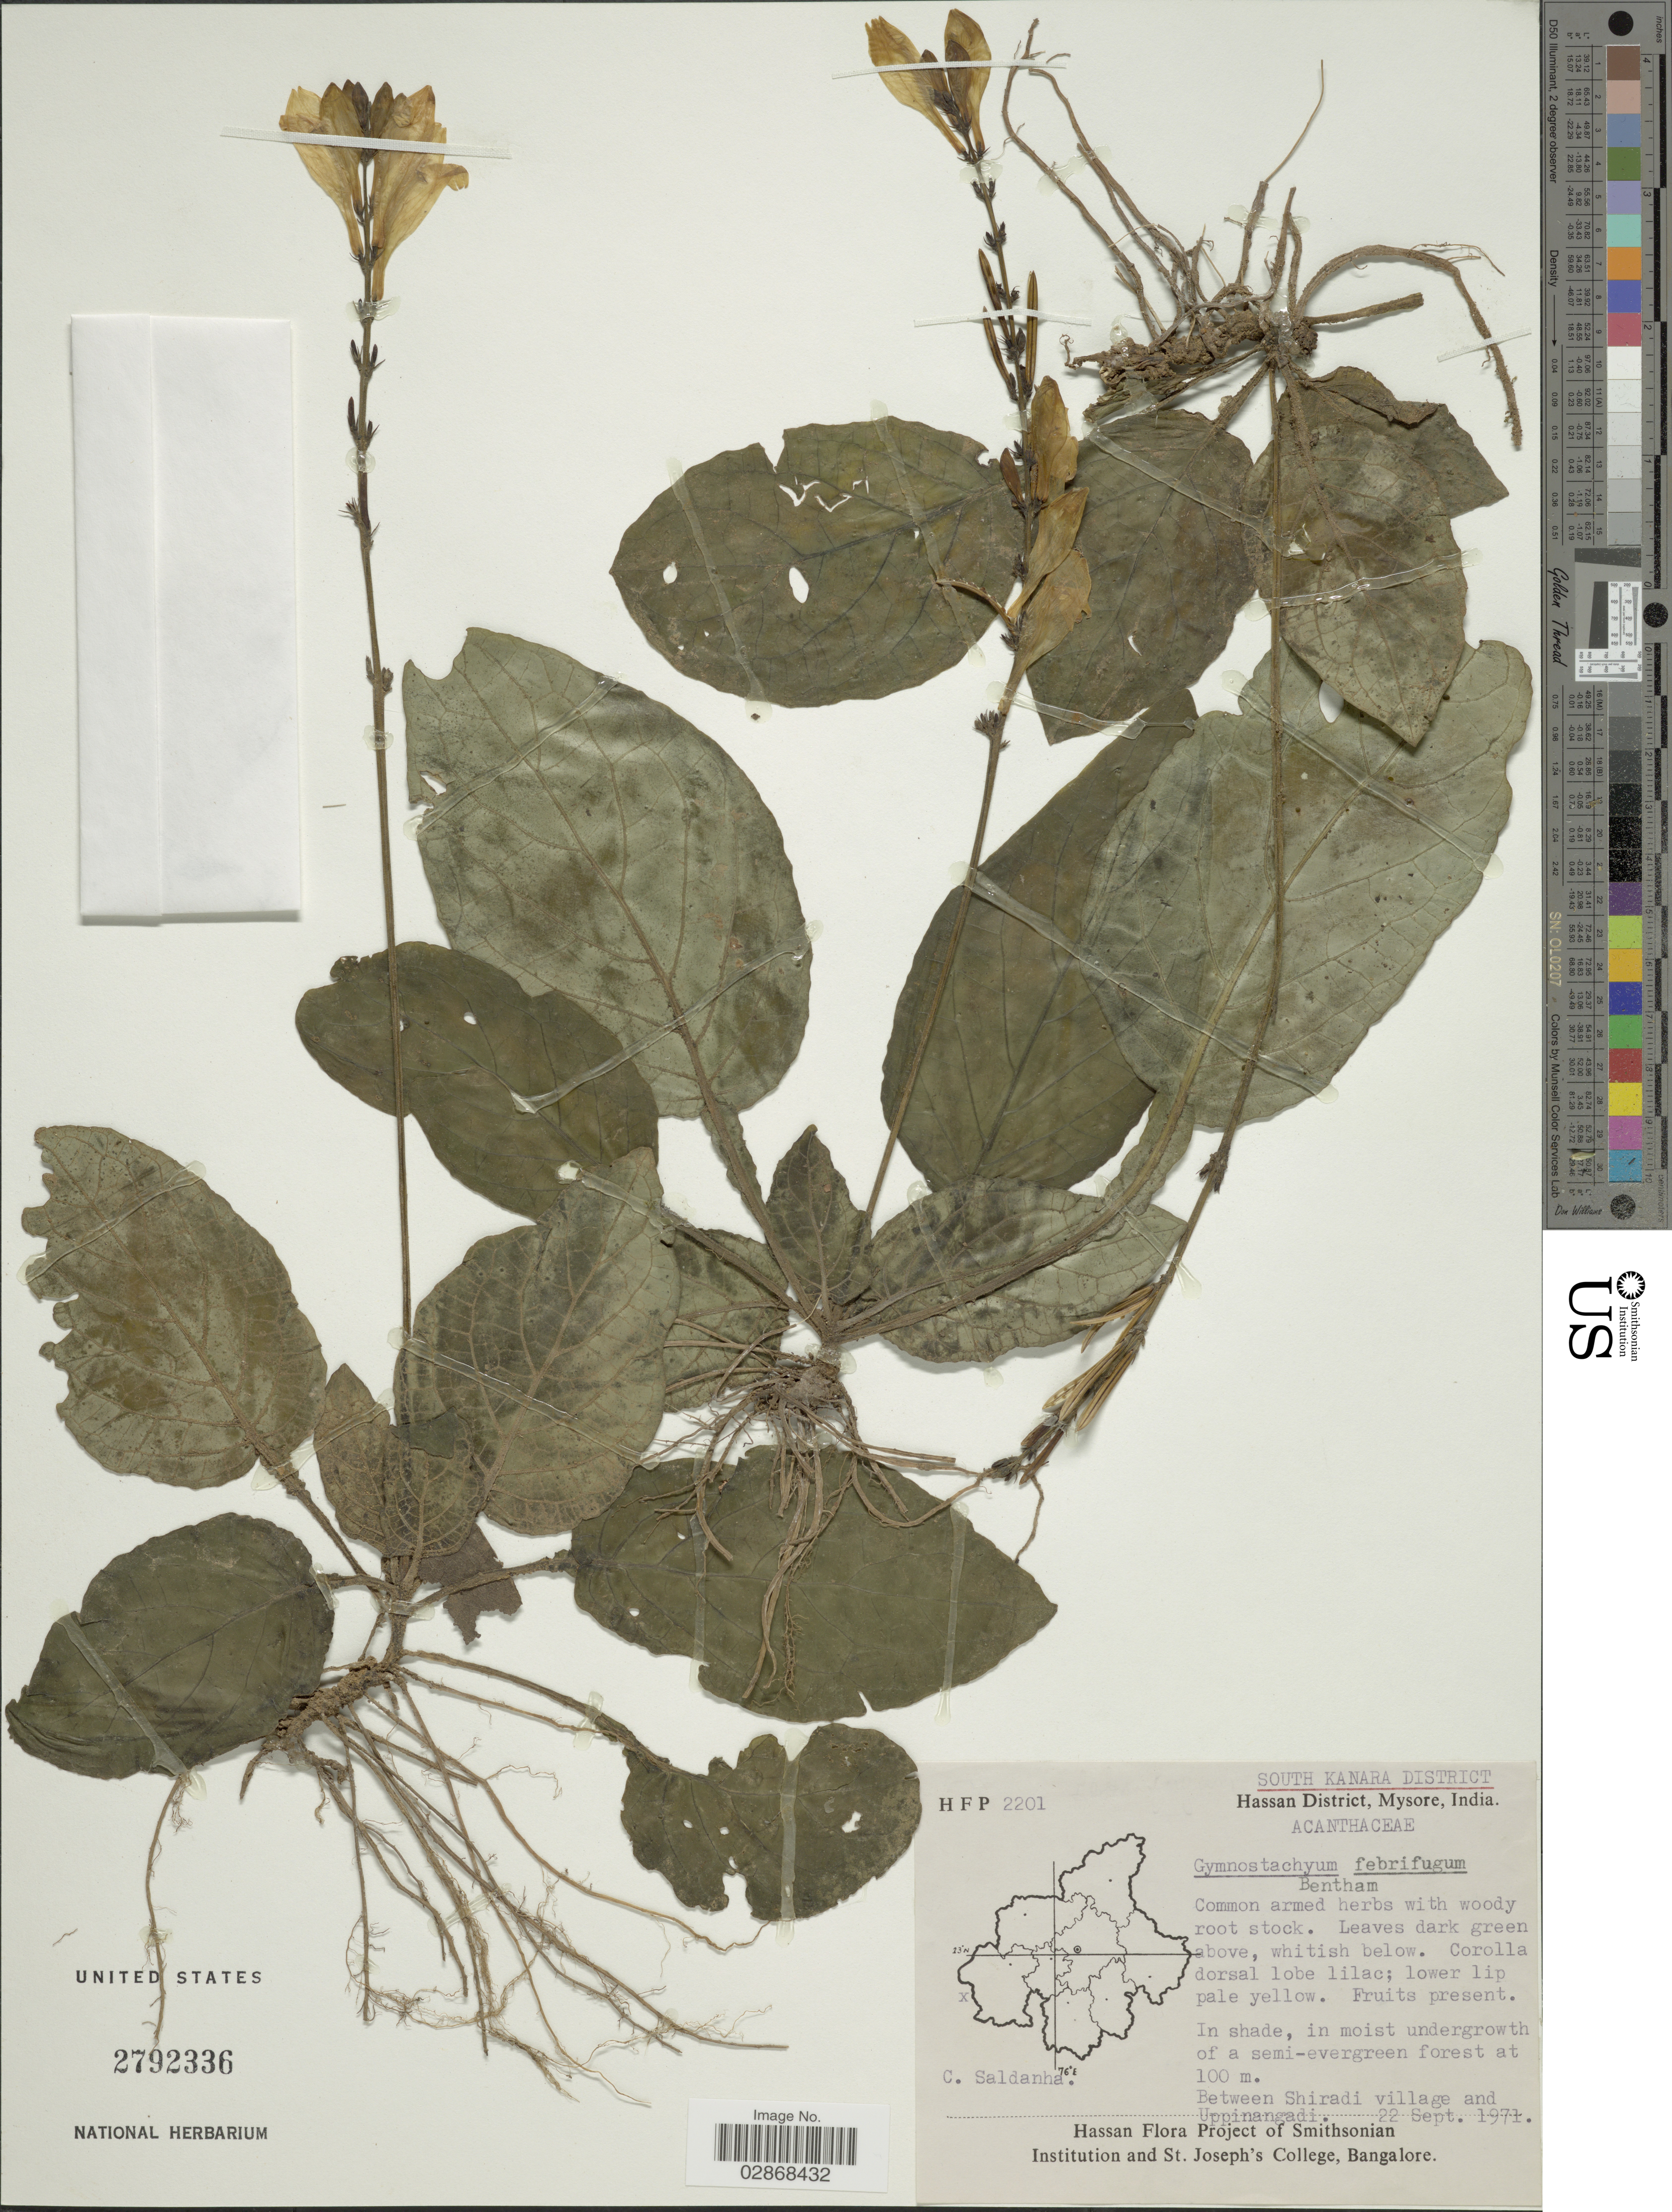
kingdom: Plantae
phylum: Tracheophyta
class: Magnoliopsida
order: Lamiales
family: Acanthaceae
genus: Gymnostachyum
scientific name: Gymnostachyum febrifugum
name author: Benth.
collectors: C. Saldanha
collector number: HFP2201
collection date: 1971-09-22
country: India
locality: South Kanara District. Hassan District, Mysore. Between Shiradi village and Uppinangadi.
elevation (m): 100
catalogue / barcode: US 2792336